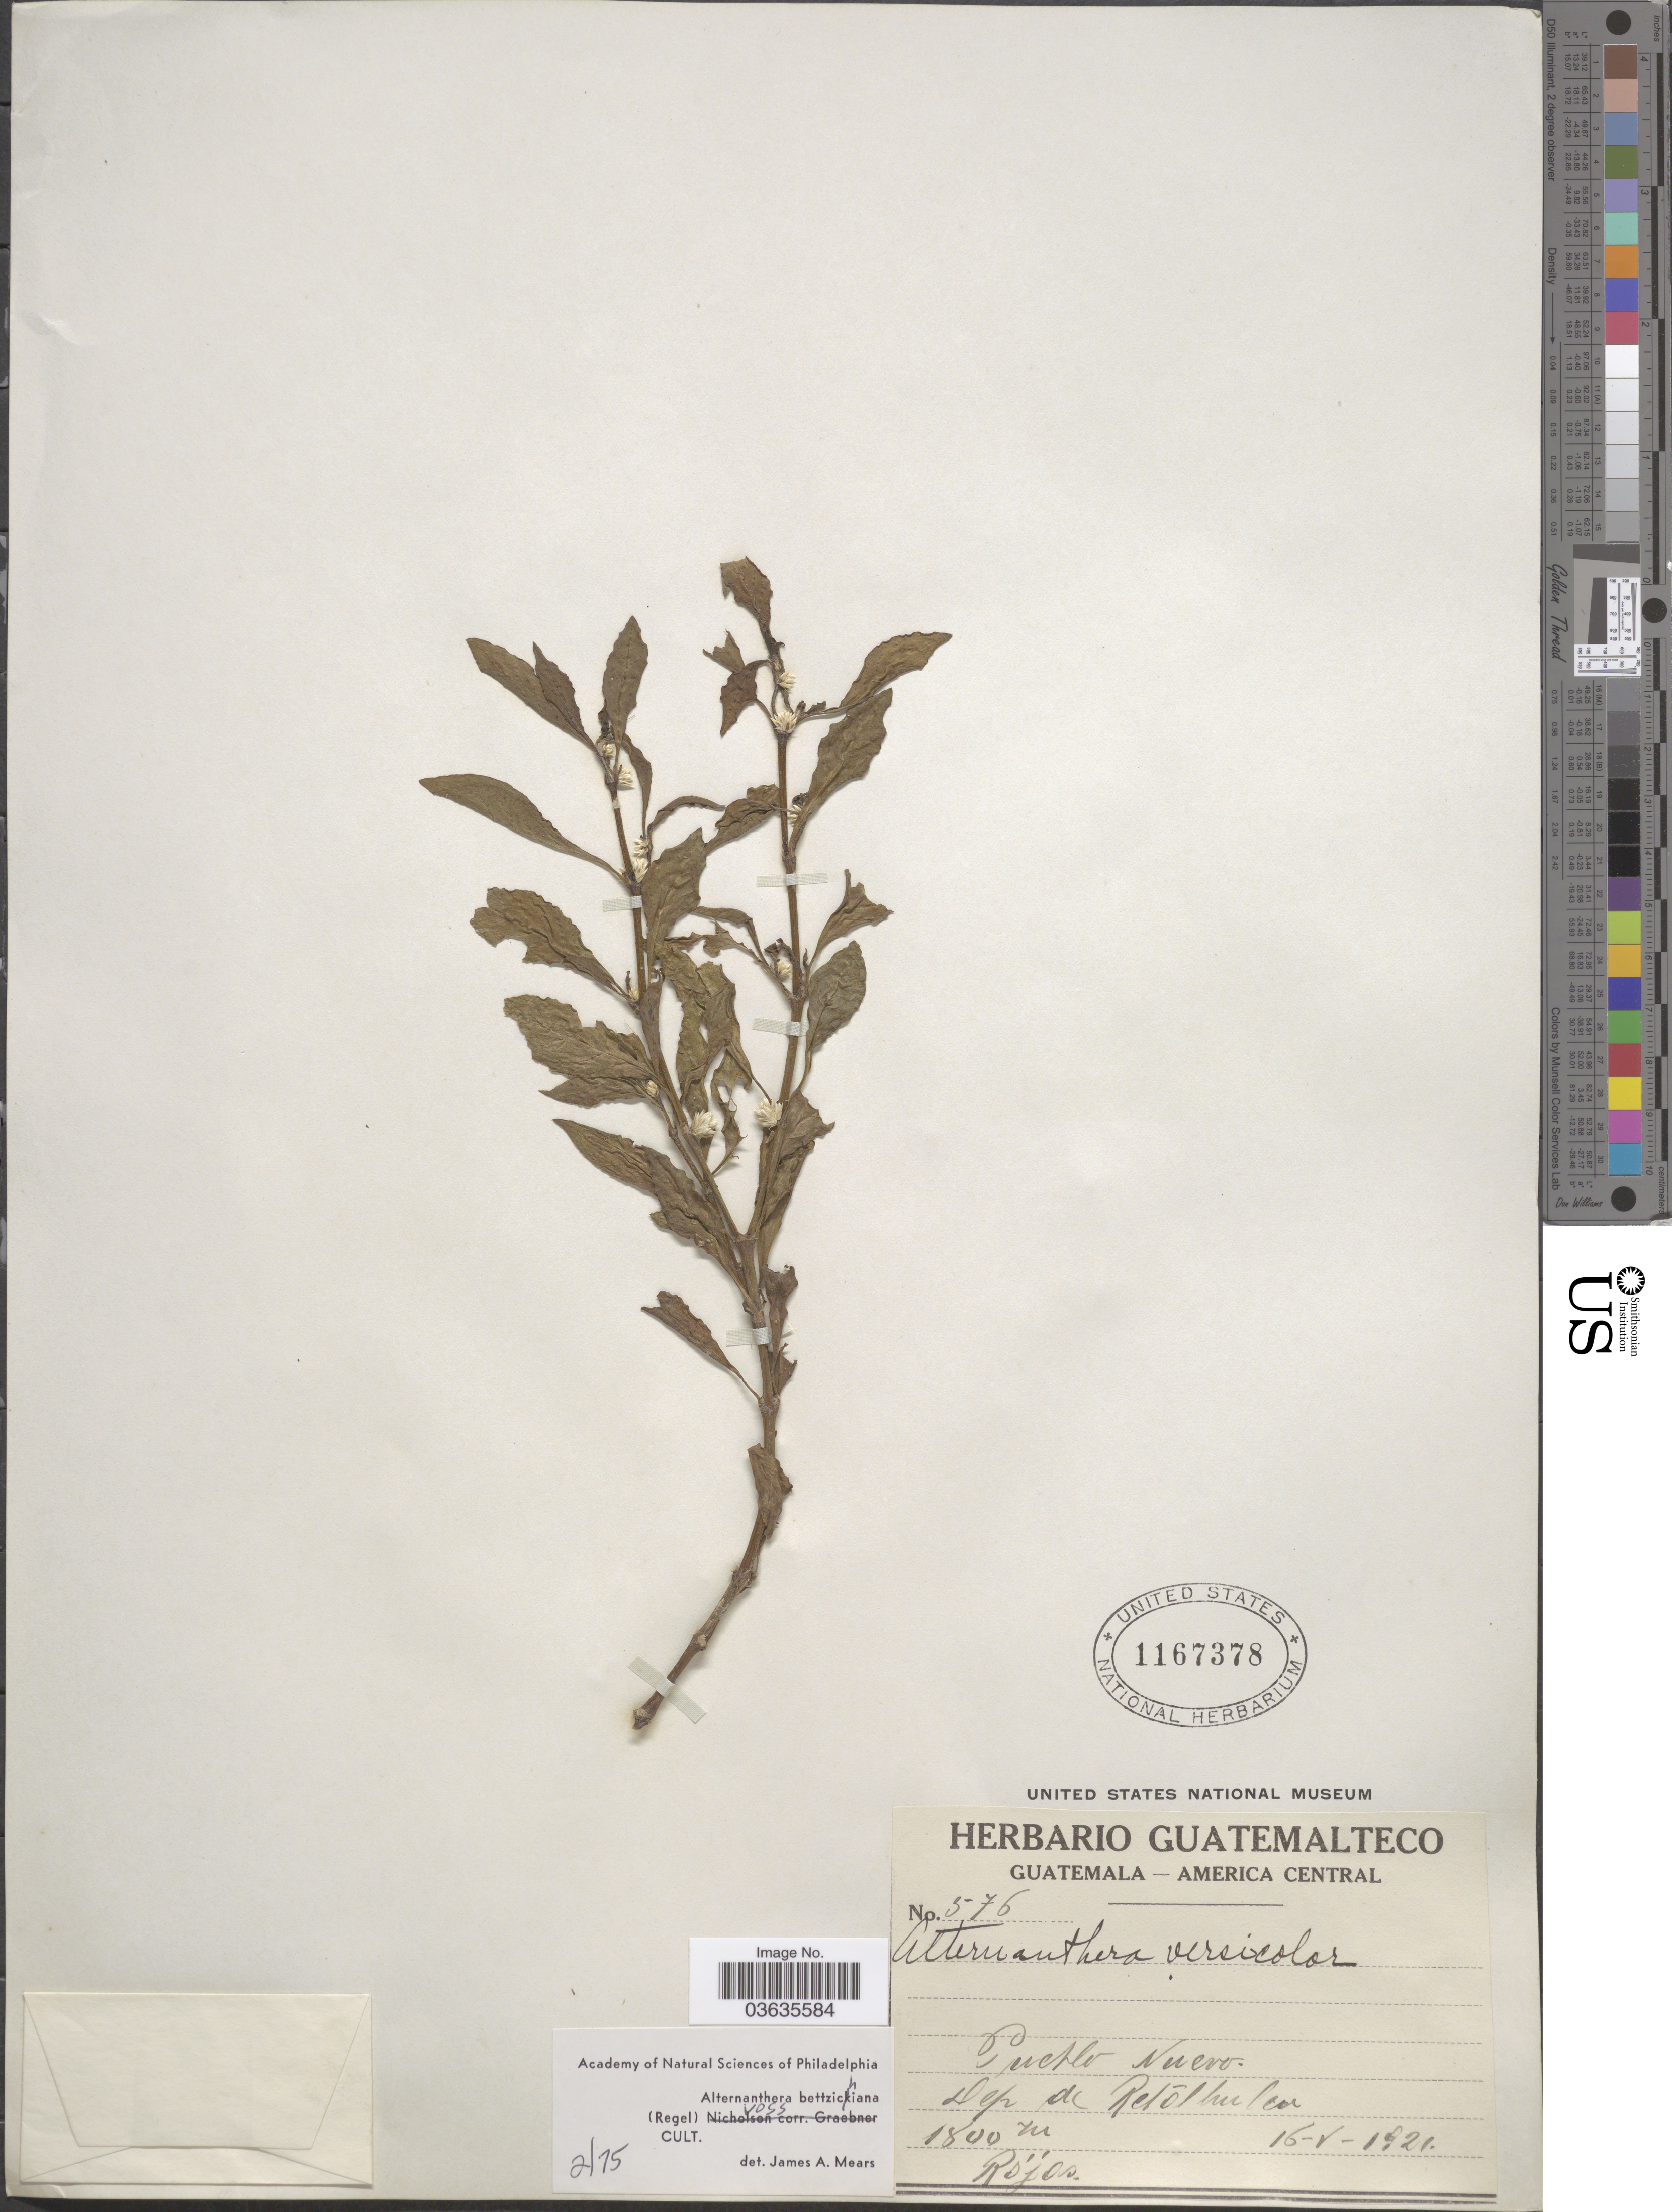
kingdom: Plantae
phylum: Tracheophyta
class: Magnoliopsida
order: Caryophyllales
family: Amaranthaceae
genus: Alternanthera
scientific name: Alternanthera bettzickiana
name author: (Regel) G. Nicholson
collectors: Rojas, --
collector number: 576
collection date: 1921-05-16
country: Guatemala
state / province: Retalhuleu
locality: Pueblo Nuevo. Dep de Retalhuleu.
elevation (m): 1800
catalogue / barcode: US 1167378